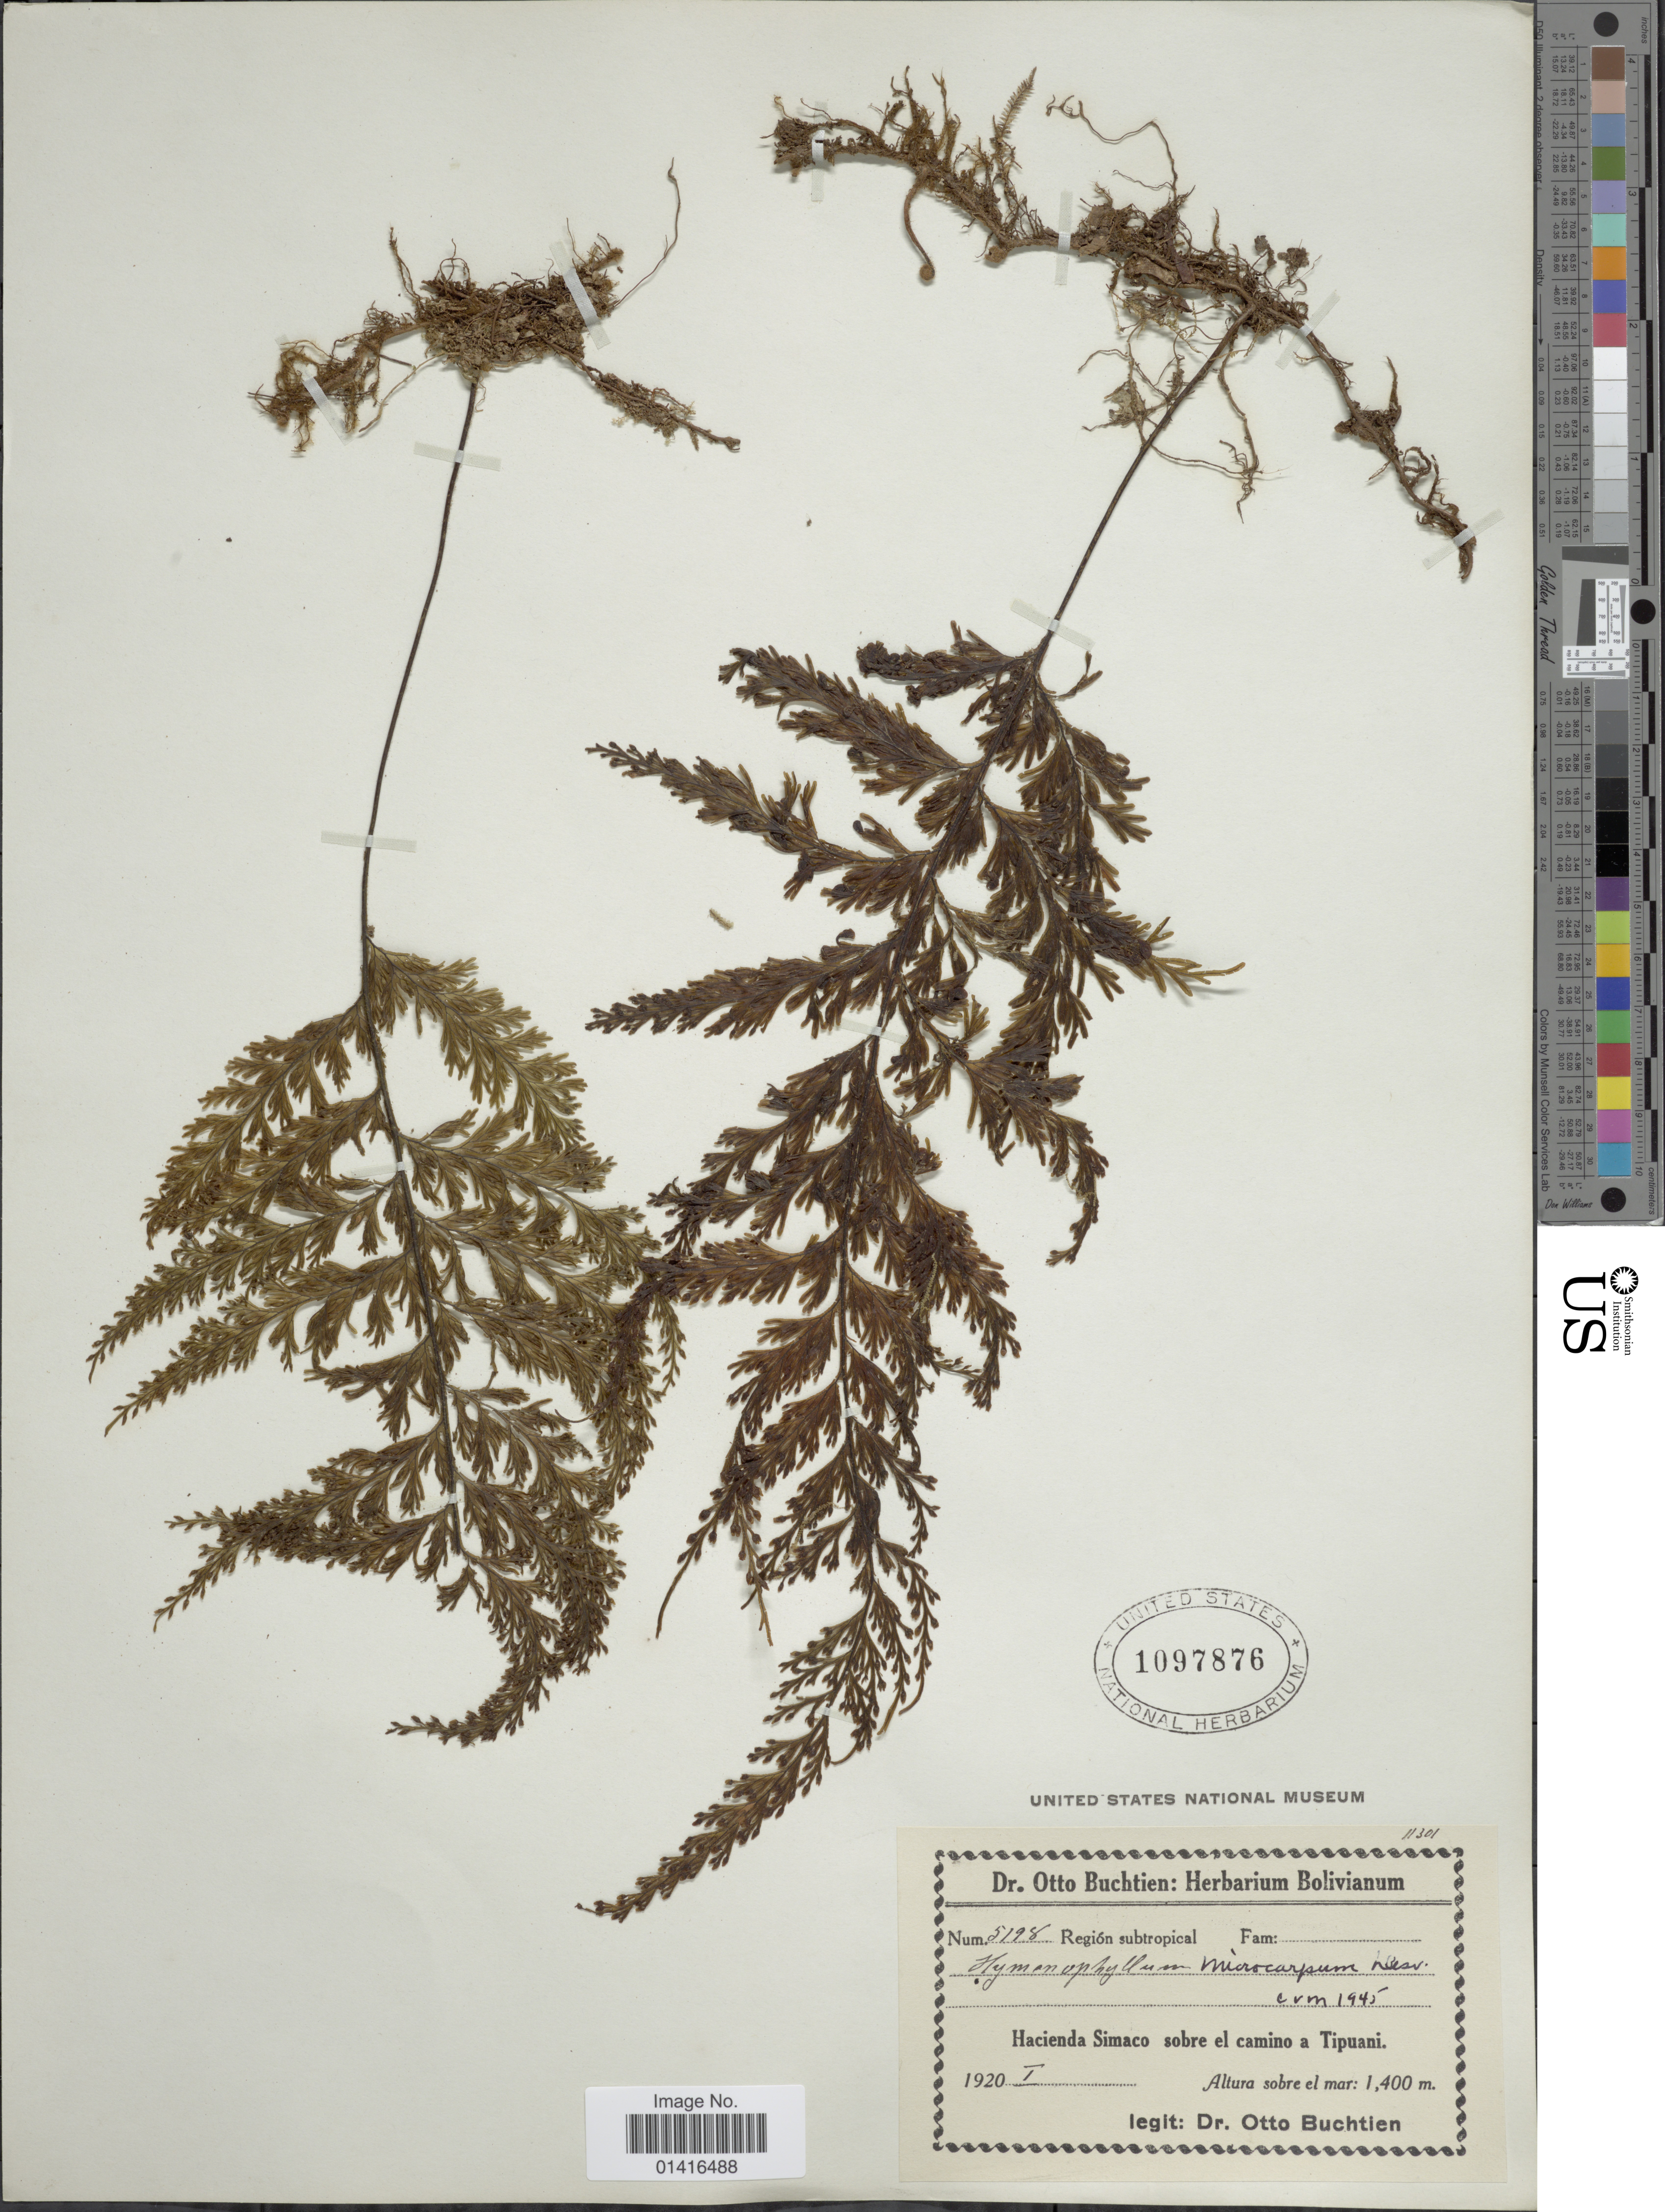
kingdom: Plantae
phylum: Tracheophyta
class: Polypodiopsida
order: Hymenophyllales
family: Hymenophyllaceae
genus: Hymenophyllum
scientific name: Hymenophyllum microcarpum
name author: (Desv.) Lellinger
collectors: O. Buchtien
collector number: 5198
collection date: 1920-01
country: Bolivia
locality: Hacienda Simaco sobre el camino a Tipuani.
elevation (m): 1400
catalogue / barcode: US 1097876